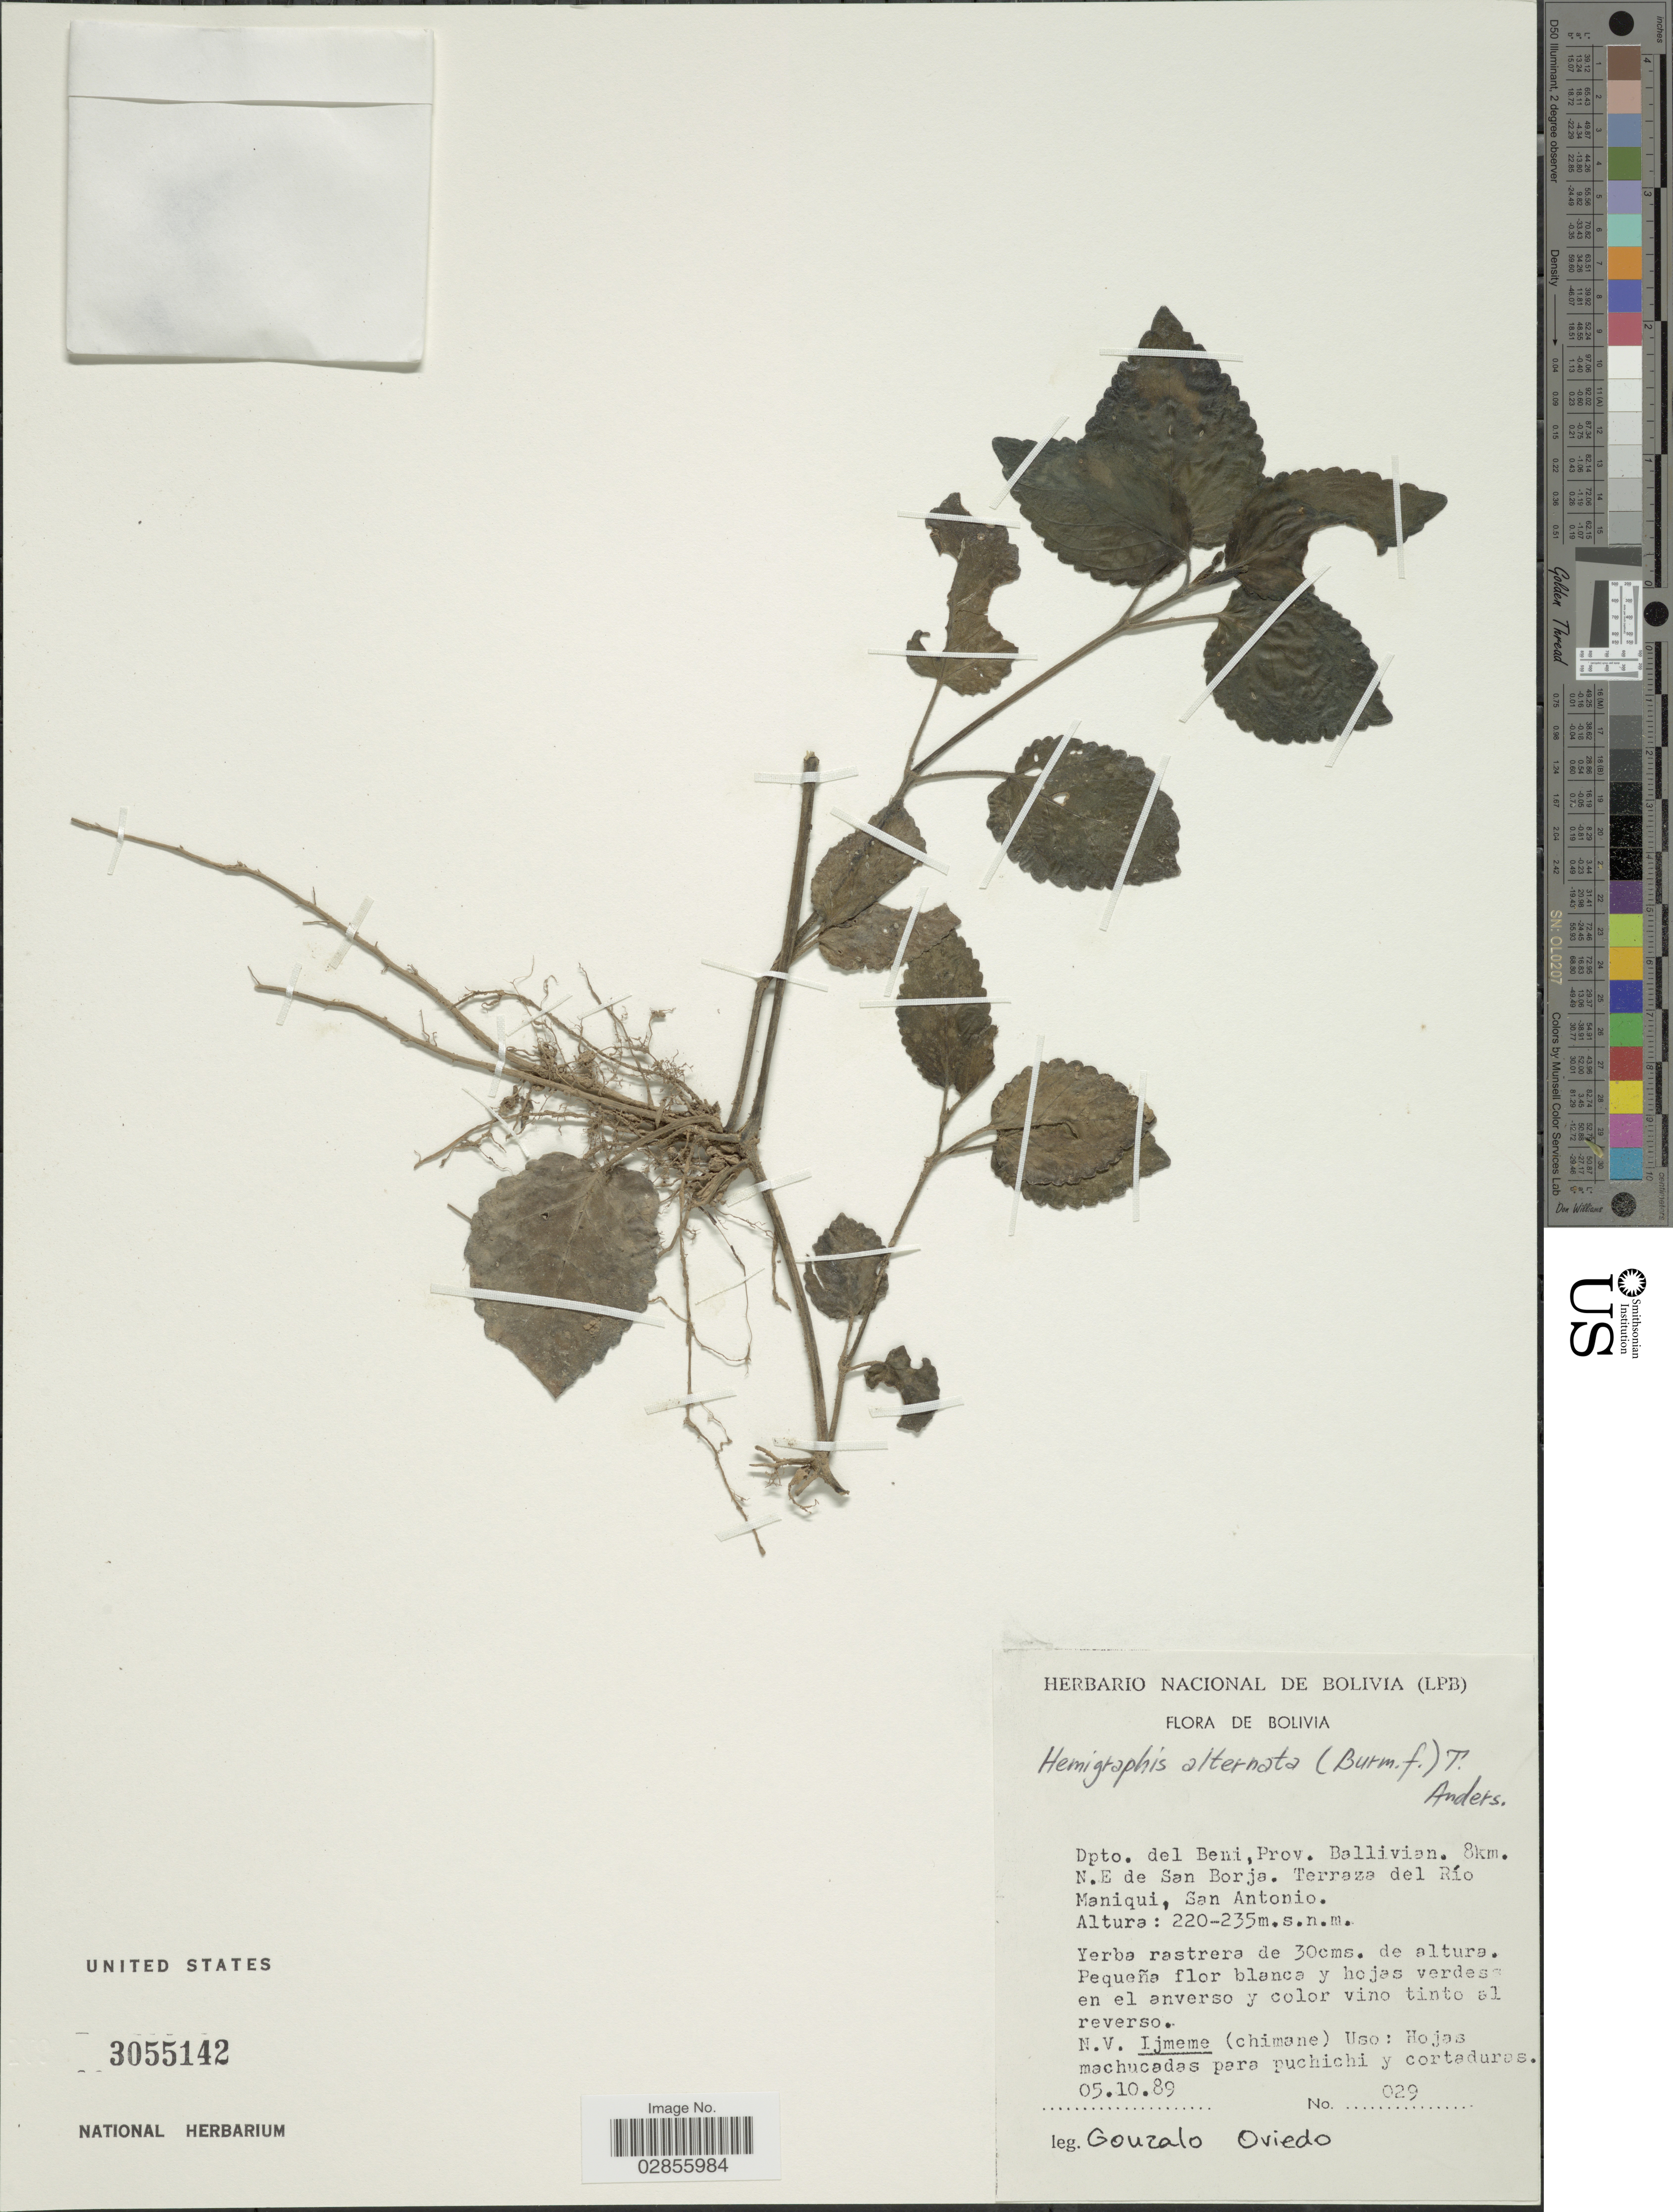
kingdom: Plantae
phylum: Tracheophyta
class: Magnoliopsida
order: Lamiales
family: Acanthaceae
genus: Hemigraphis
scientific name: Hemigraphis alternata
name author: (Burm. f.) T. Anderson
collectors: G. Oviedo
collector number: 029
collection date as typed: Transcribed d/m/y: 5/10/89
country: Bolivia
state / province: Beni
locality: Dpto. del Beni, Prov. Ballivian. 8km. N. E de San Borja. Terraza del Río Maniqui, San Antonio.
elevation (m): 220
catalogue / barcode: US 3055142